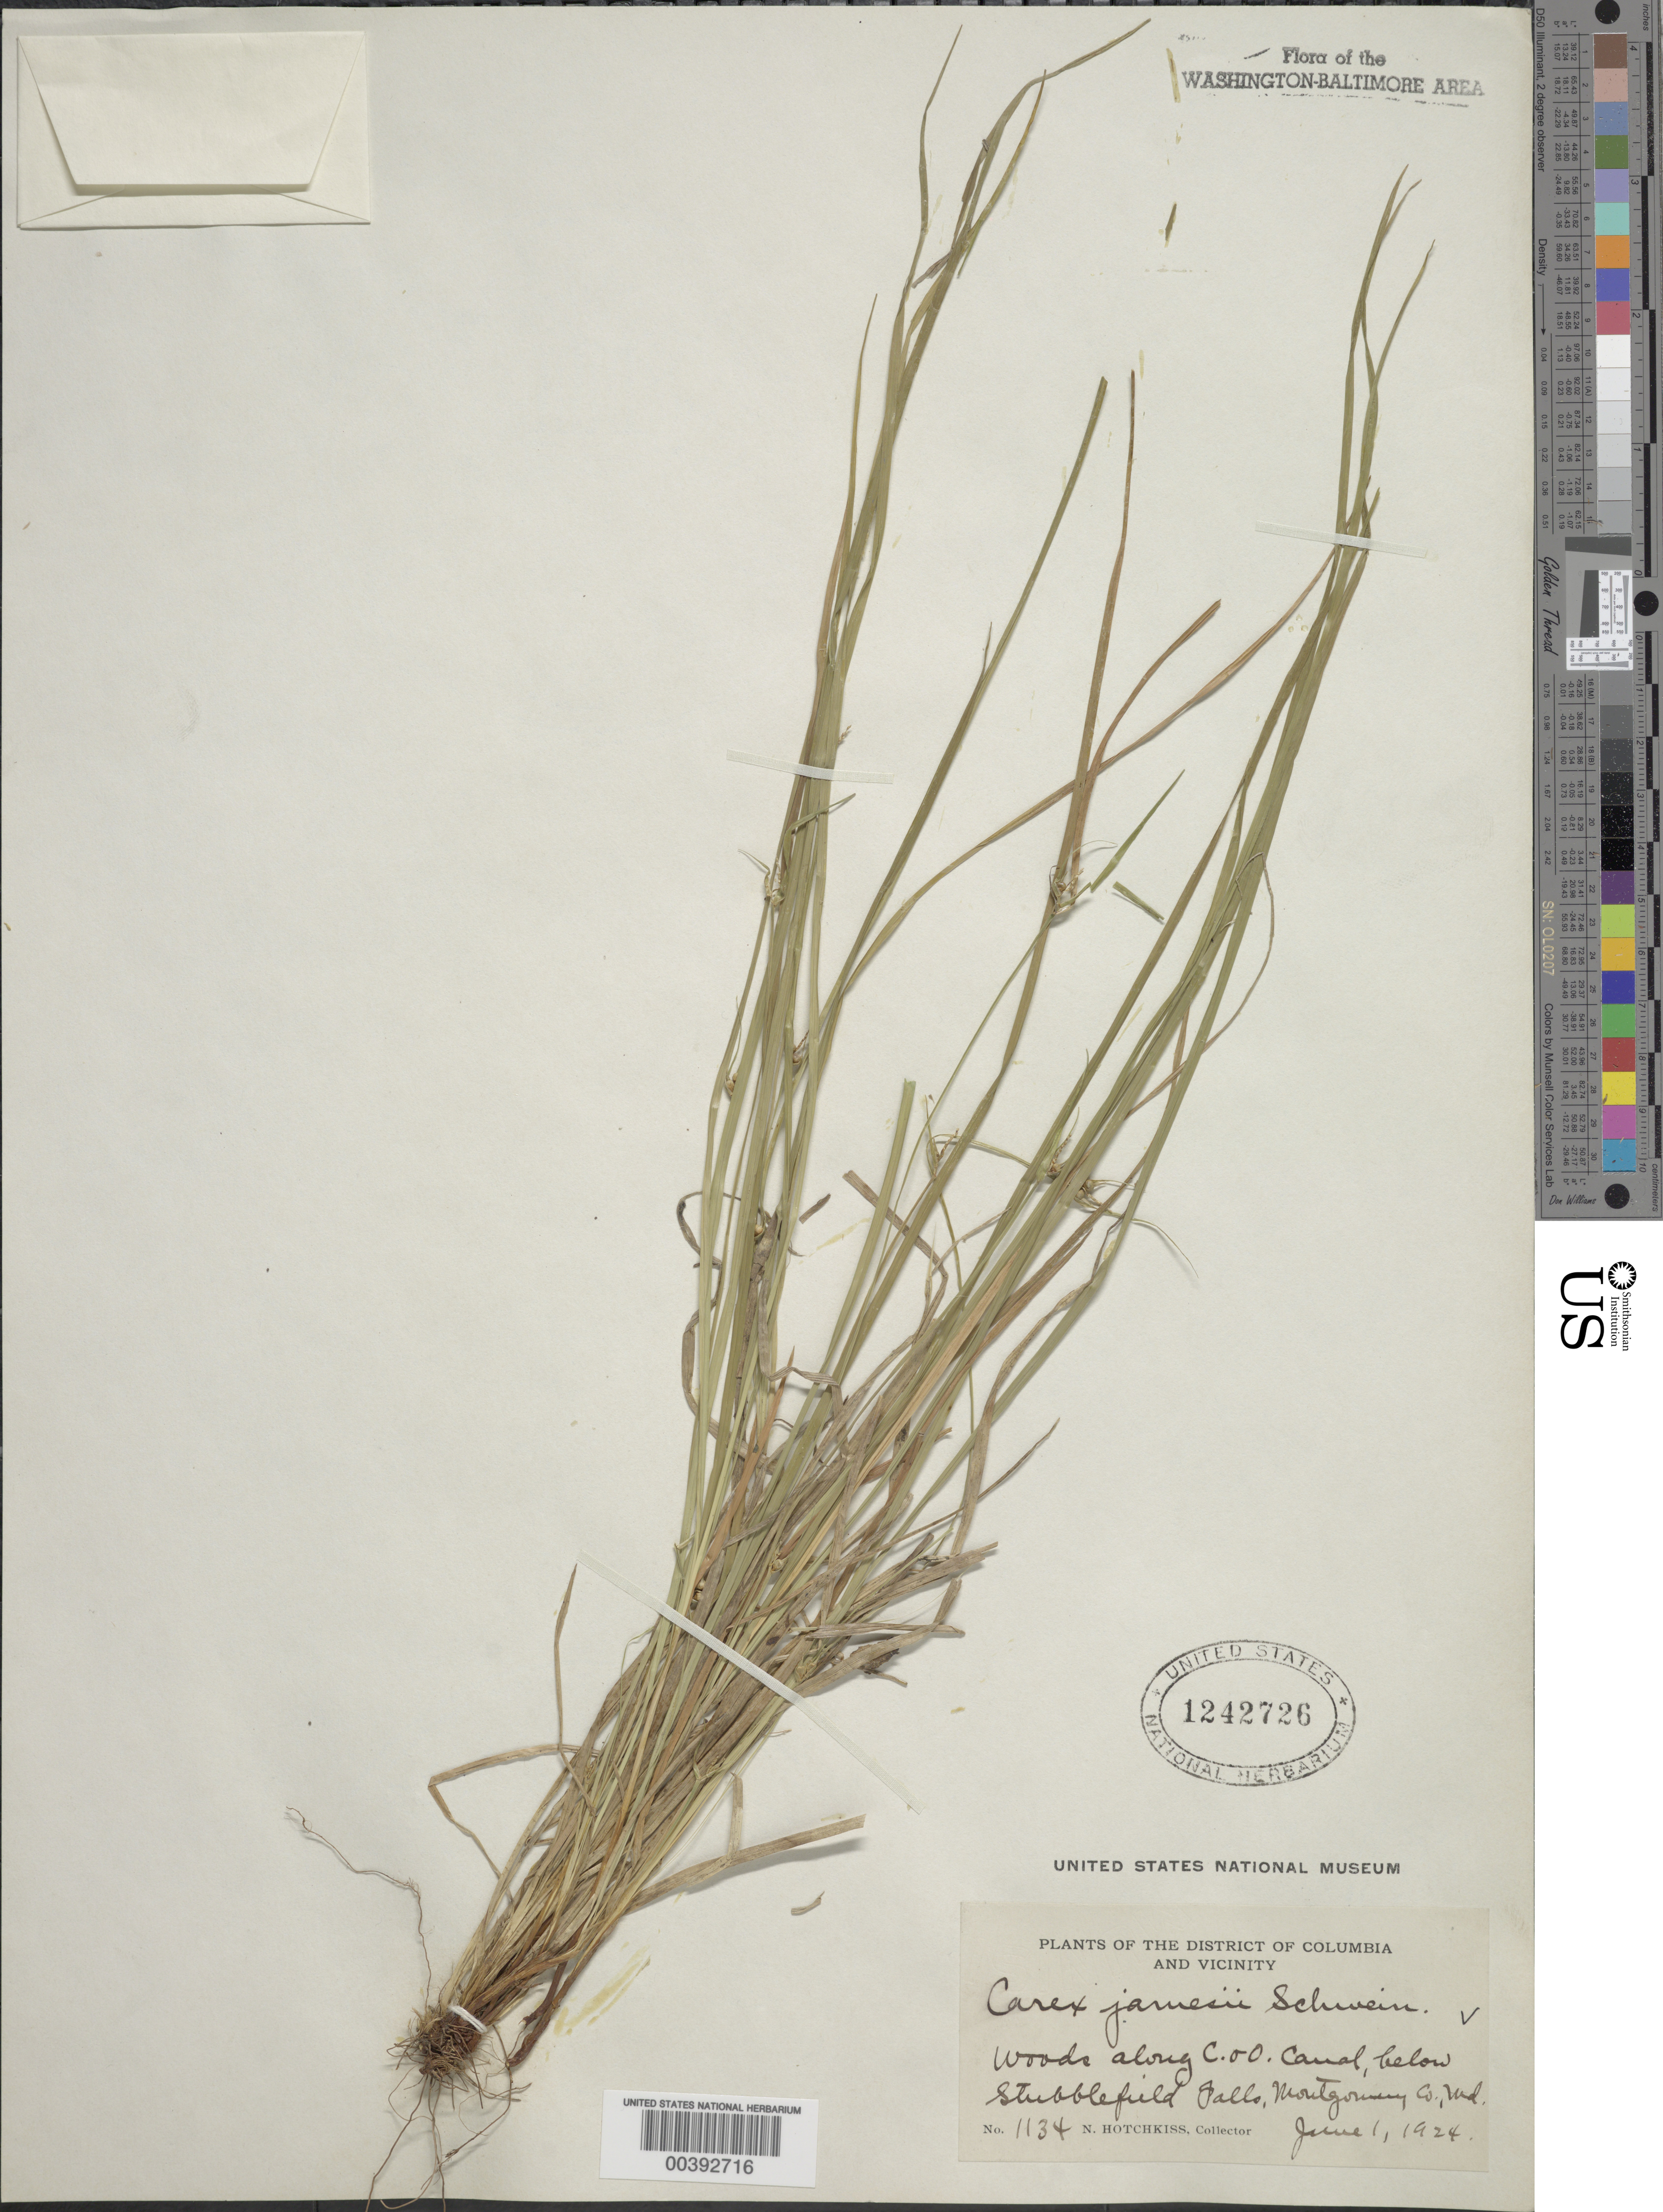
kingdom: Plantae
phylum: Tracheophyta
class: Liliopsida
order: Poales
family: Cyperaceae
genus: Carex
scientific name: Carex jamesii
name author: Schwein.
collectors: N. Hotchkiss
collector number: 1134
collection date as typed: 01 Jun 1924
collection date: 1924-06-01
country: United States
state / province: Maryland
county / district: Montgomery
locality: C. & O. Canal below Stubblefield Falls C. & O. Canal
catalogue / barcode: US 1242726